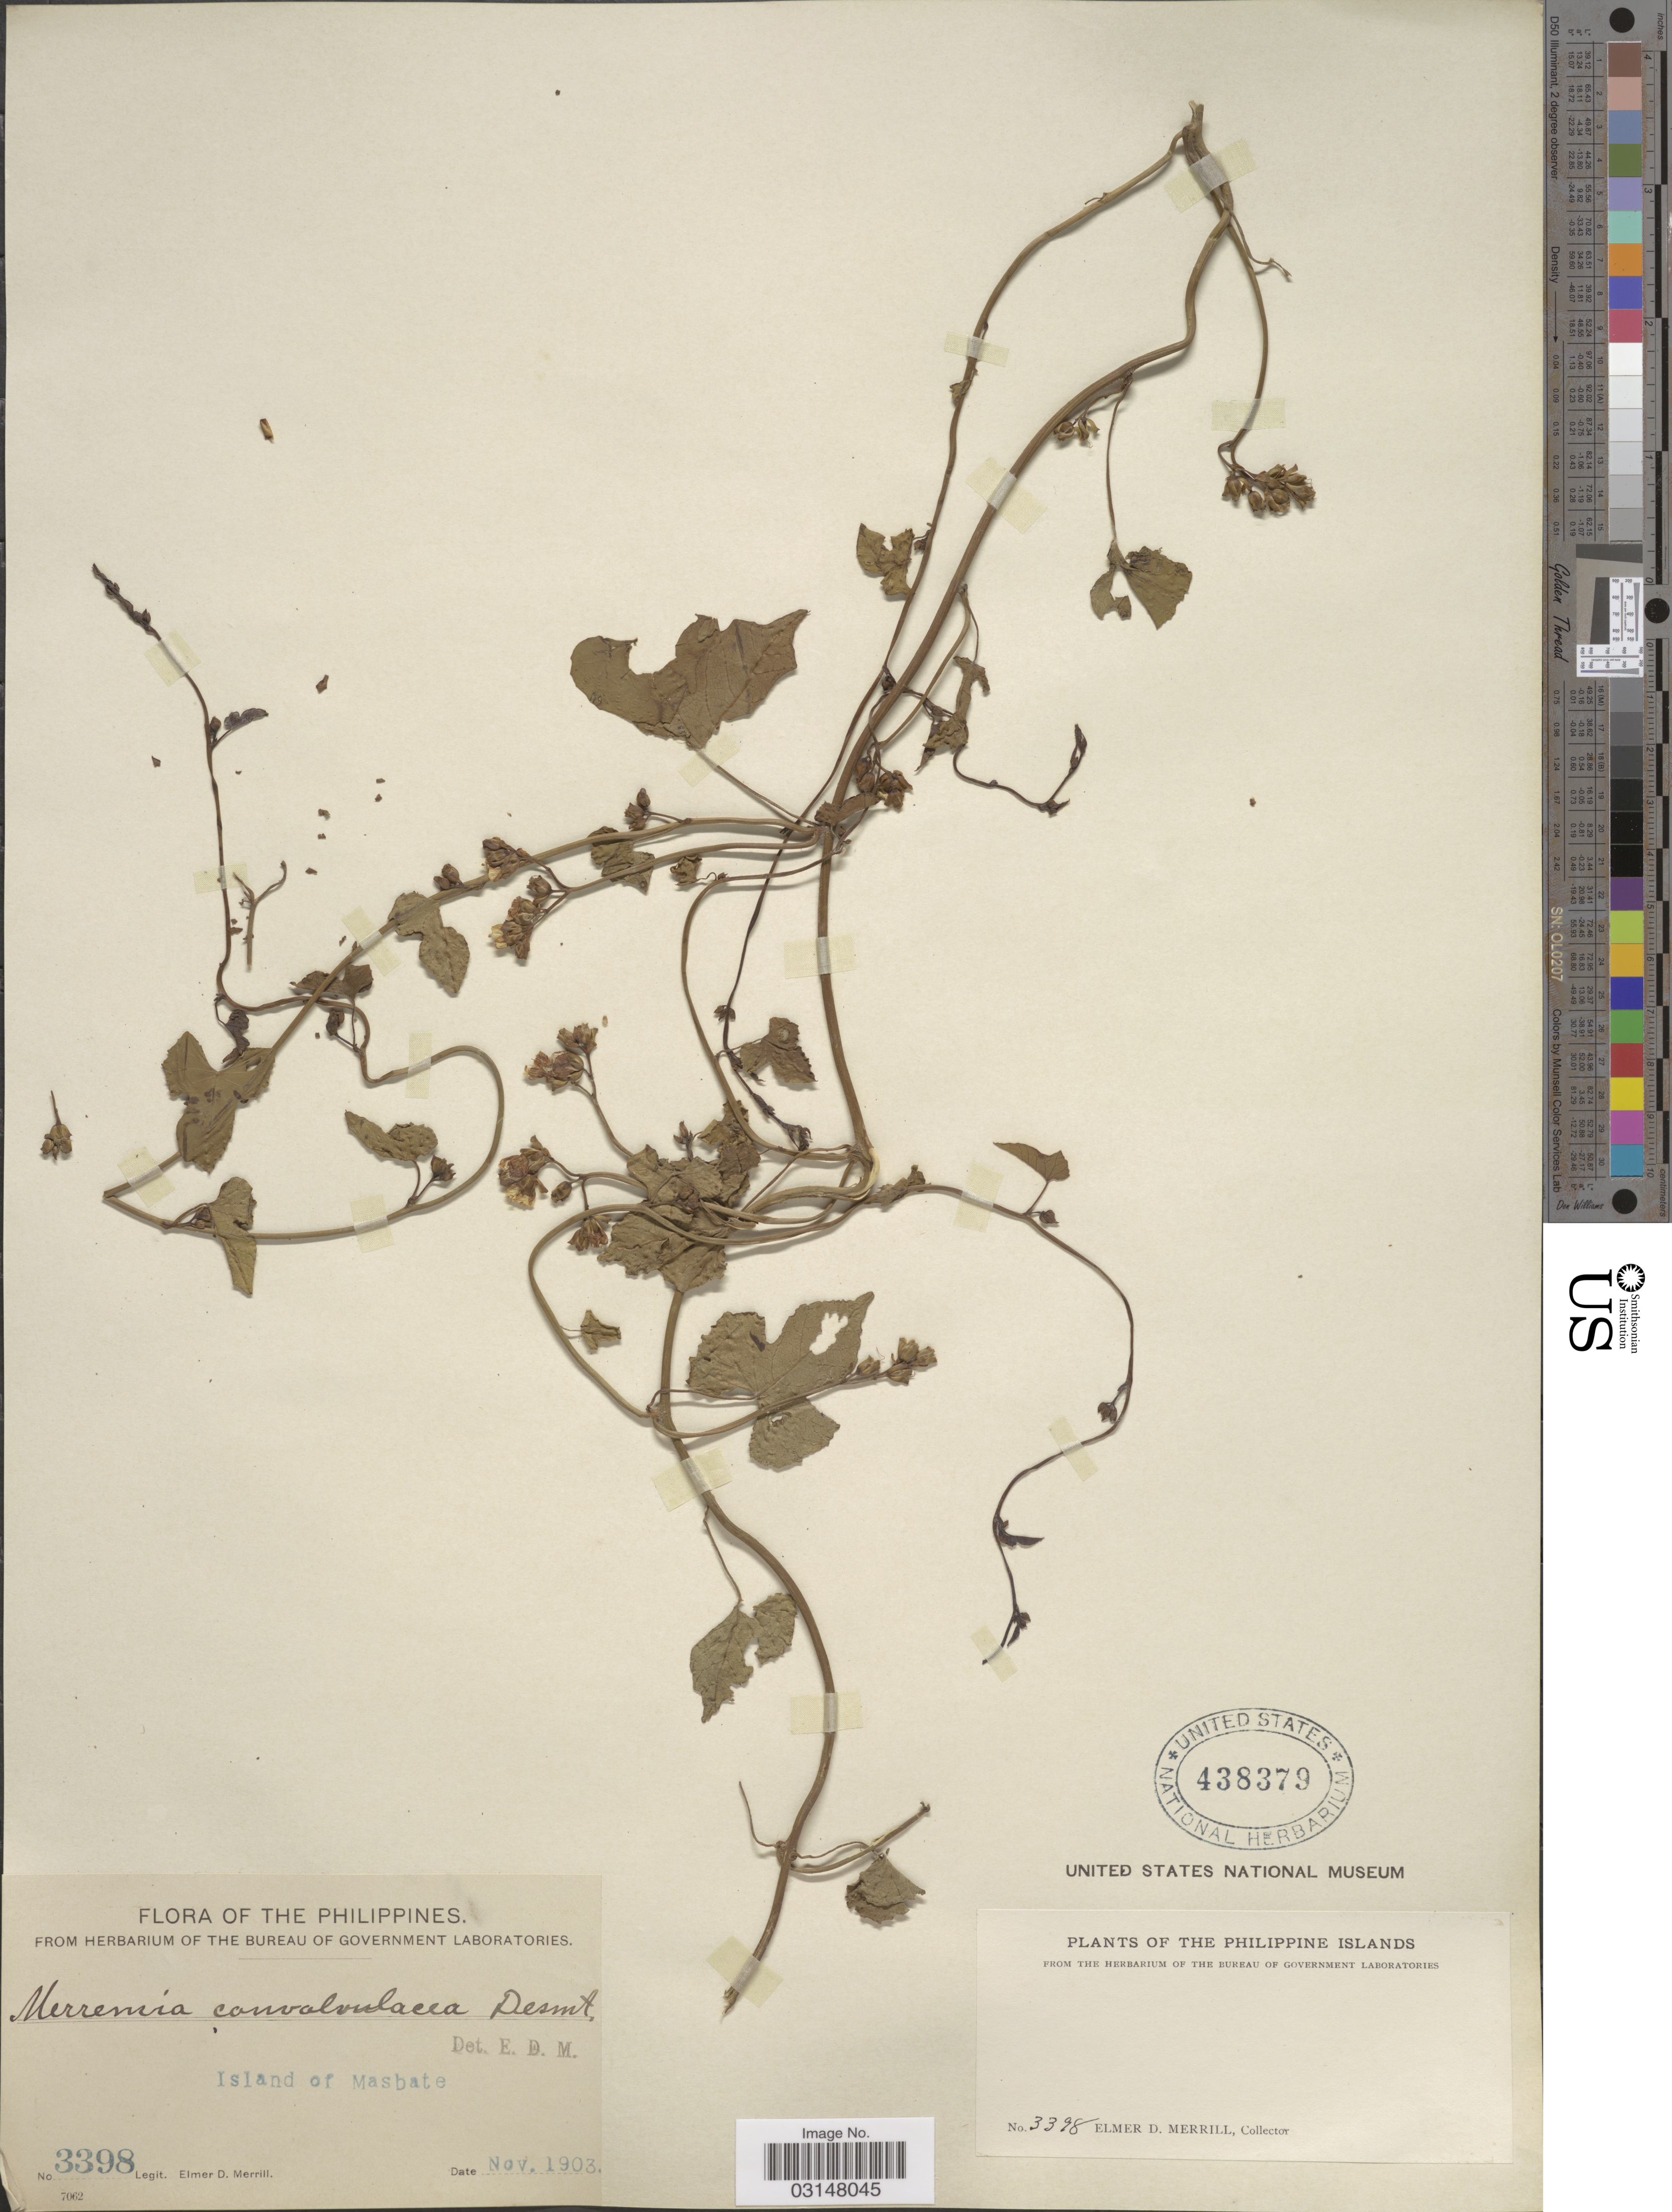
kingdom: Plantae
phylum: Tracheophyta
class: Magnoliopsida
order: Solanales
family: Convolvulaceae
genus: Merremia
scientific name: Merremia hederacea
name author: (Burm. f.) Hallier f.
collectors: E. D. Merrill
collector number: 3398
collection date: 1903-11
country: Philippines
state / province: Bicol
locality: Island of Masbate.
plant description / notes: Cited by G.W. Staples in Gard. Bull. Singapore 61(2): 513. 2010.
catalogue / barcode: US 438379